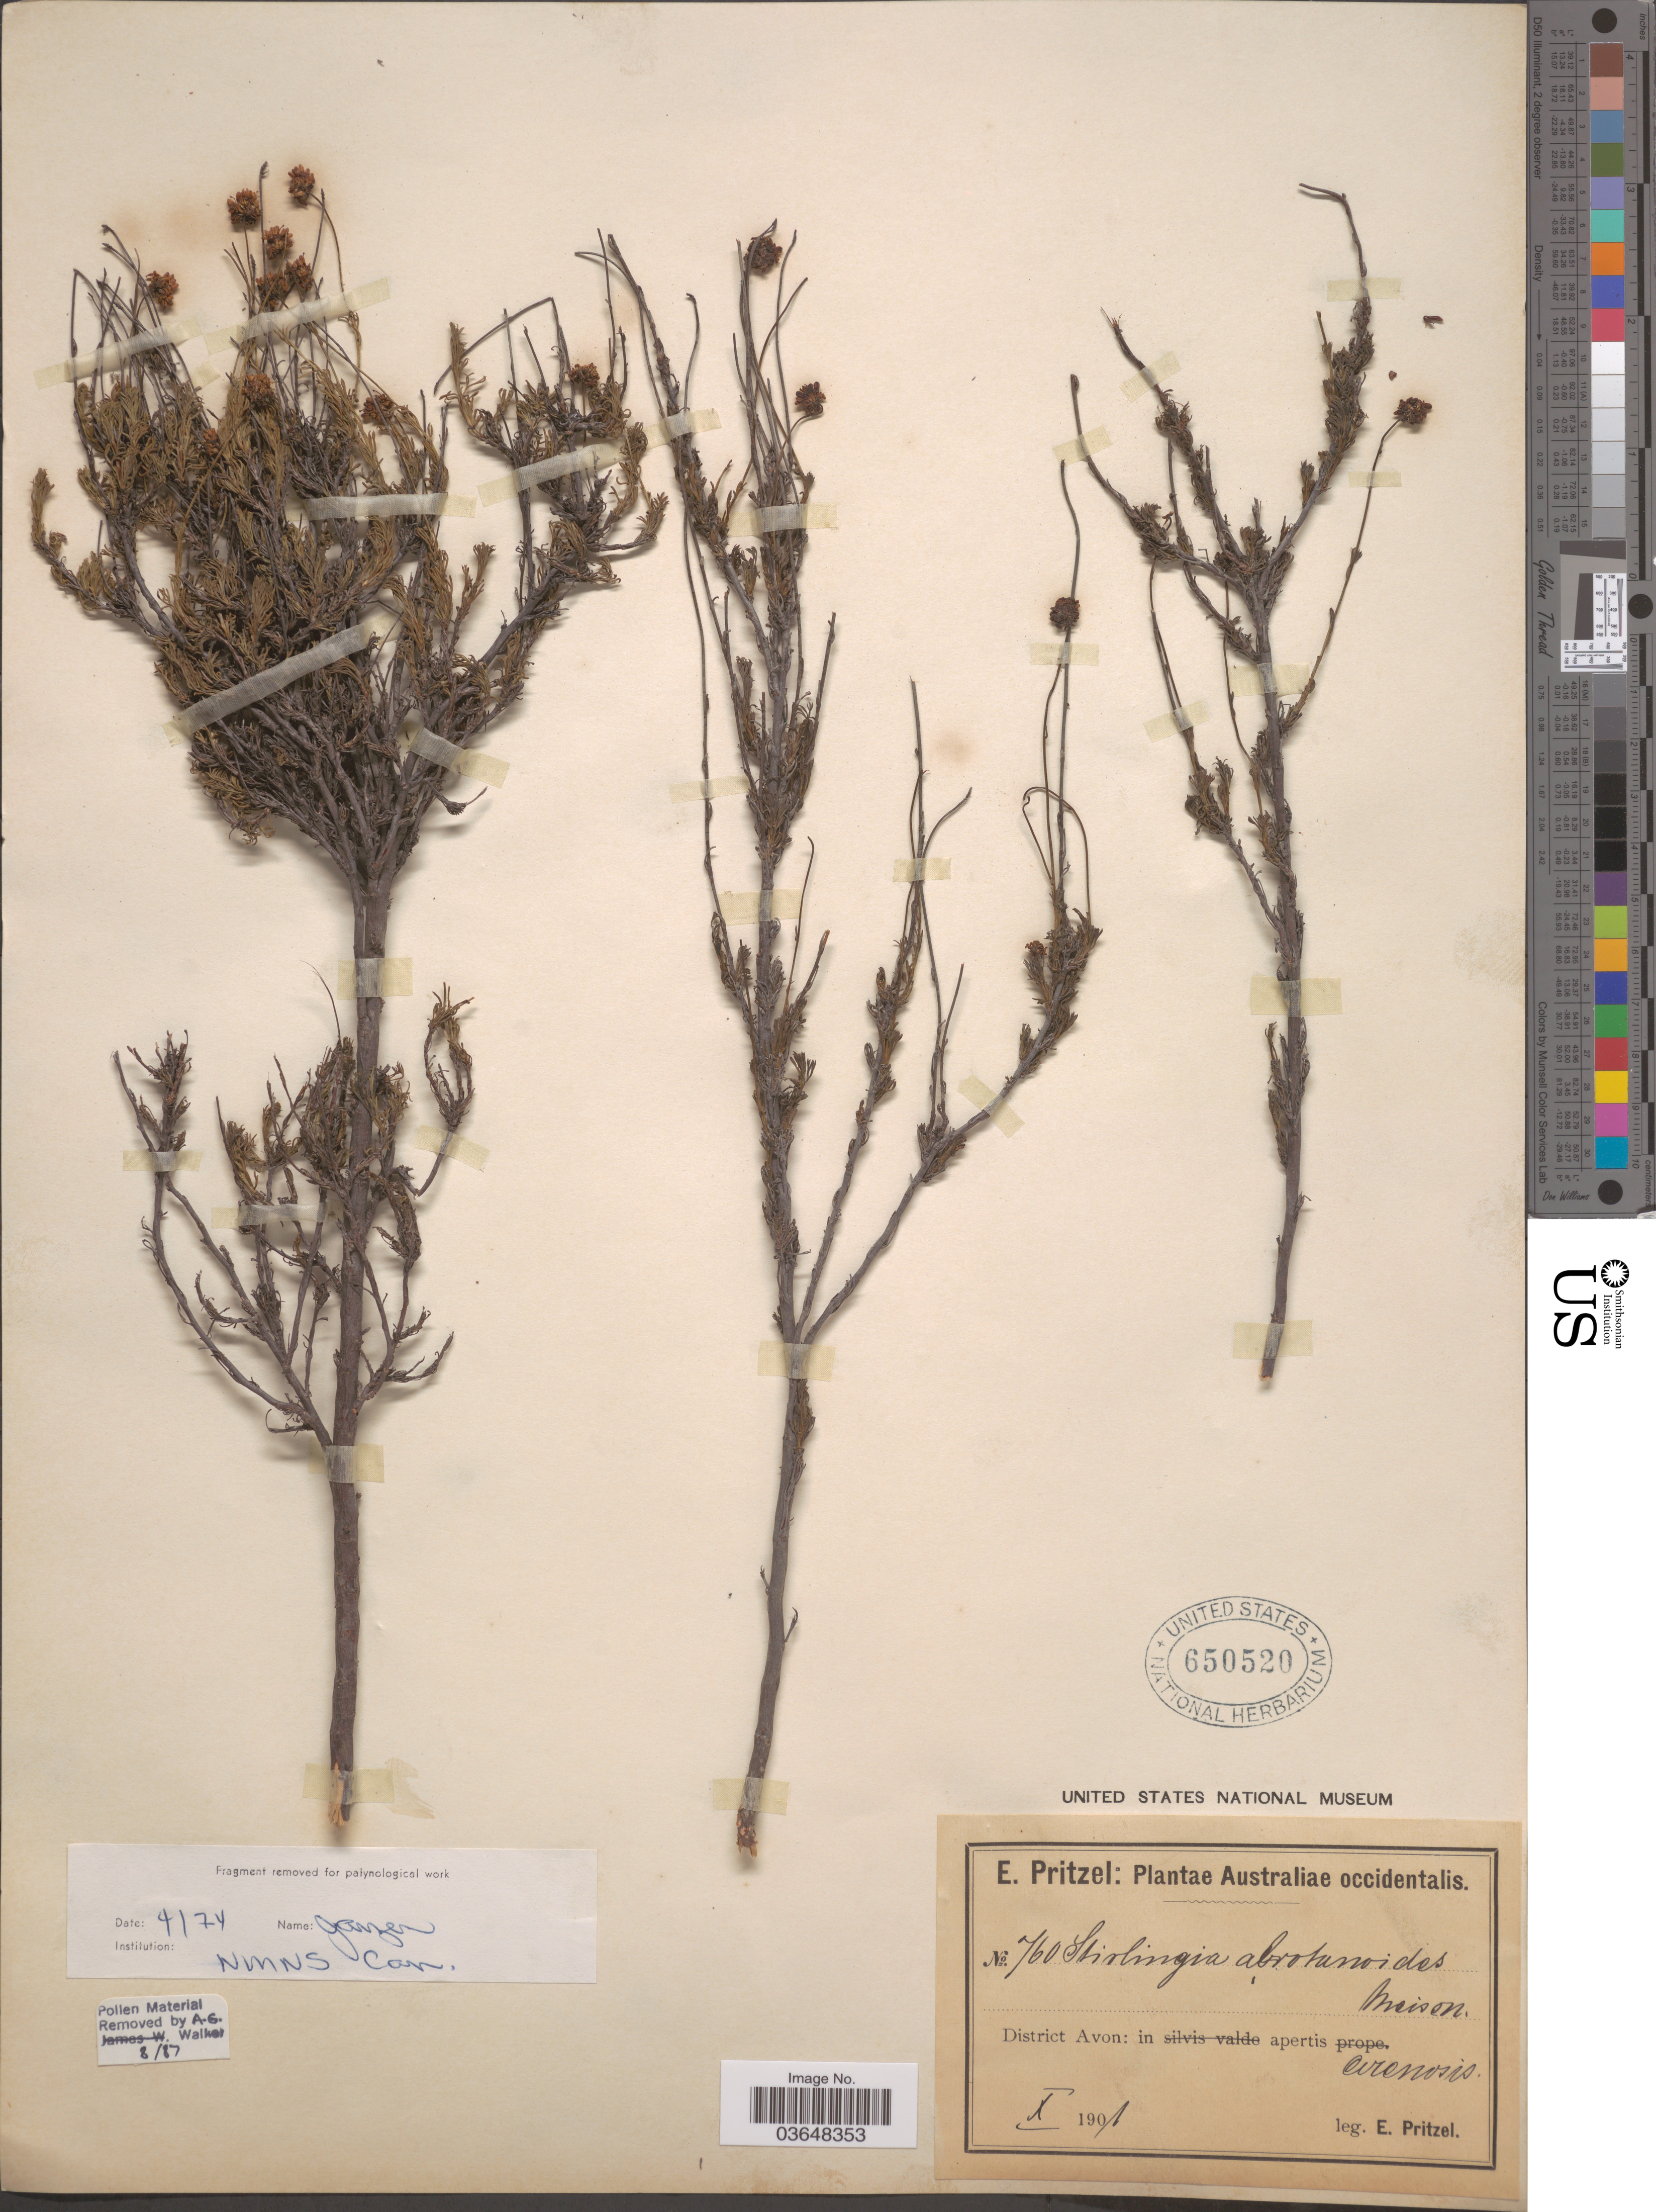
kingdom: Plantae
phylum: Tracheophyta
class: Magnoliopsida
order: Proteales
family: Proteaceae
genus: Stirlingia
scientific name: Stirlingia abrotanoides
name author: Meisn.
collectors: E. G. Pritzel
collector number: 760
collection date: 1901-10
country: Australia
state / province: Western Australia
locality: Australiæ occidentalis. District Avon: in apertis arenosis.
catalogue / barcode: US 650520